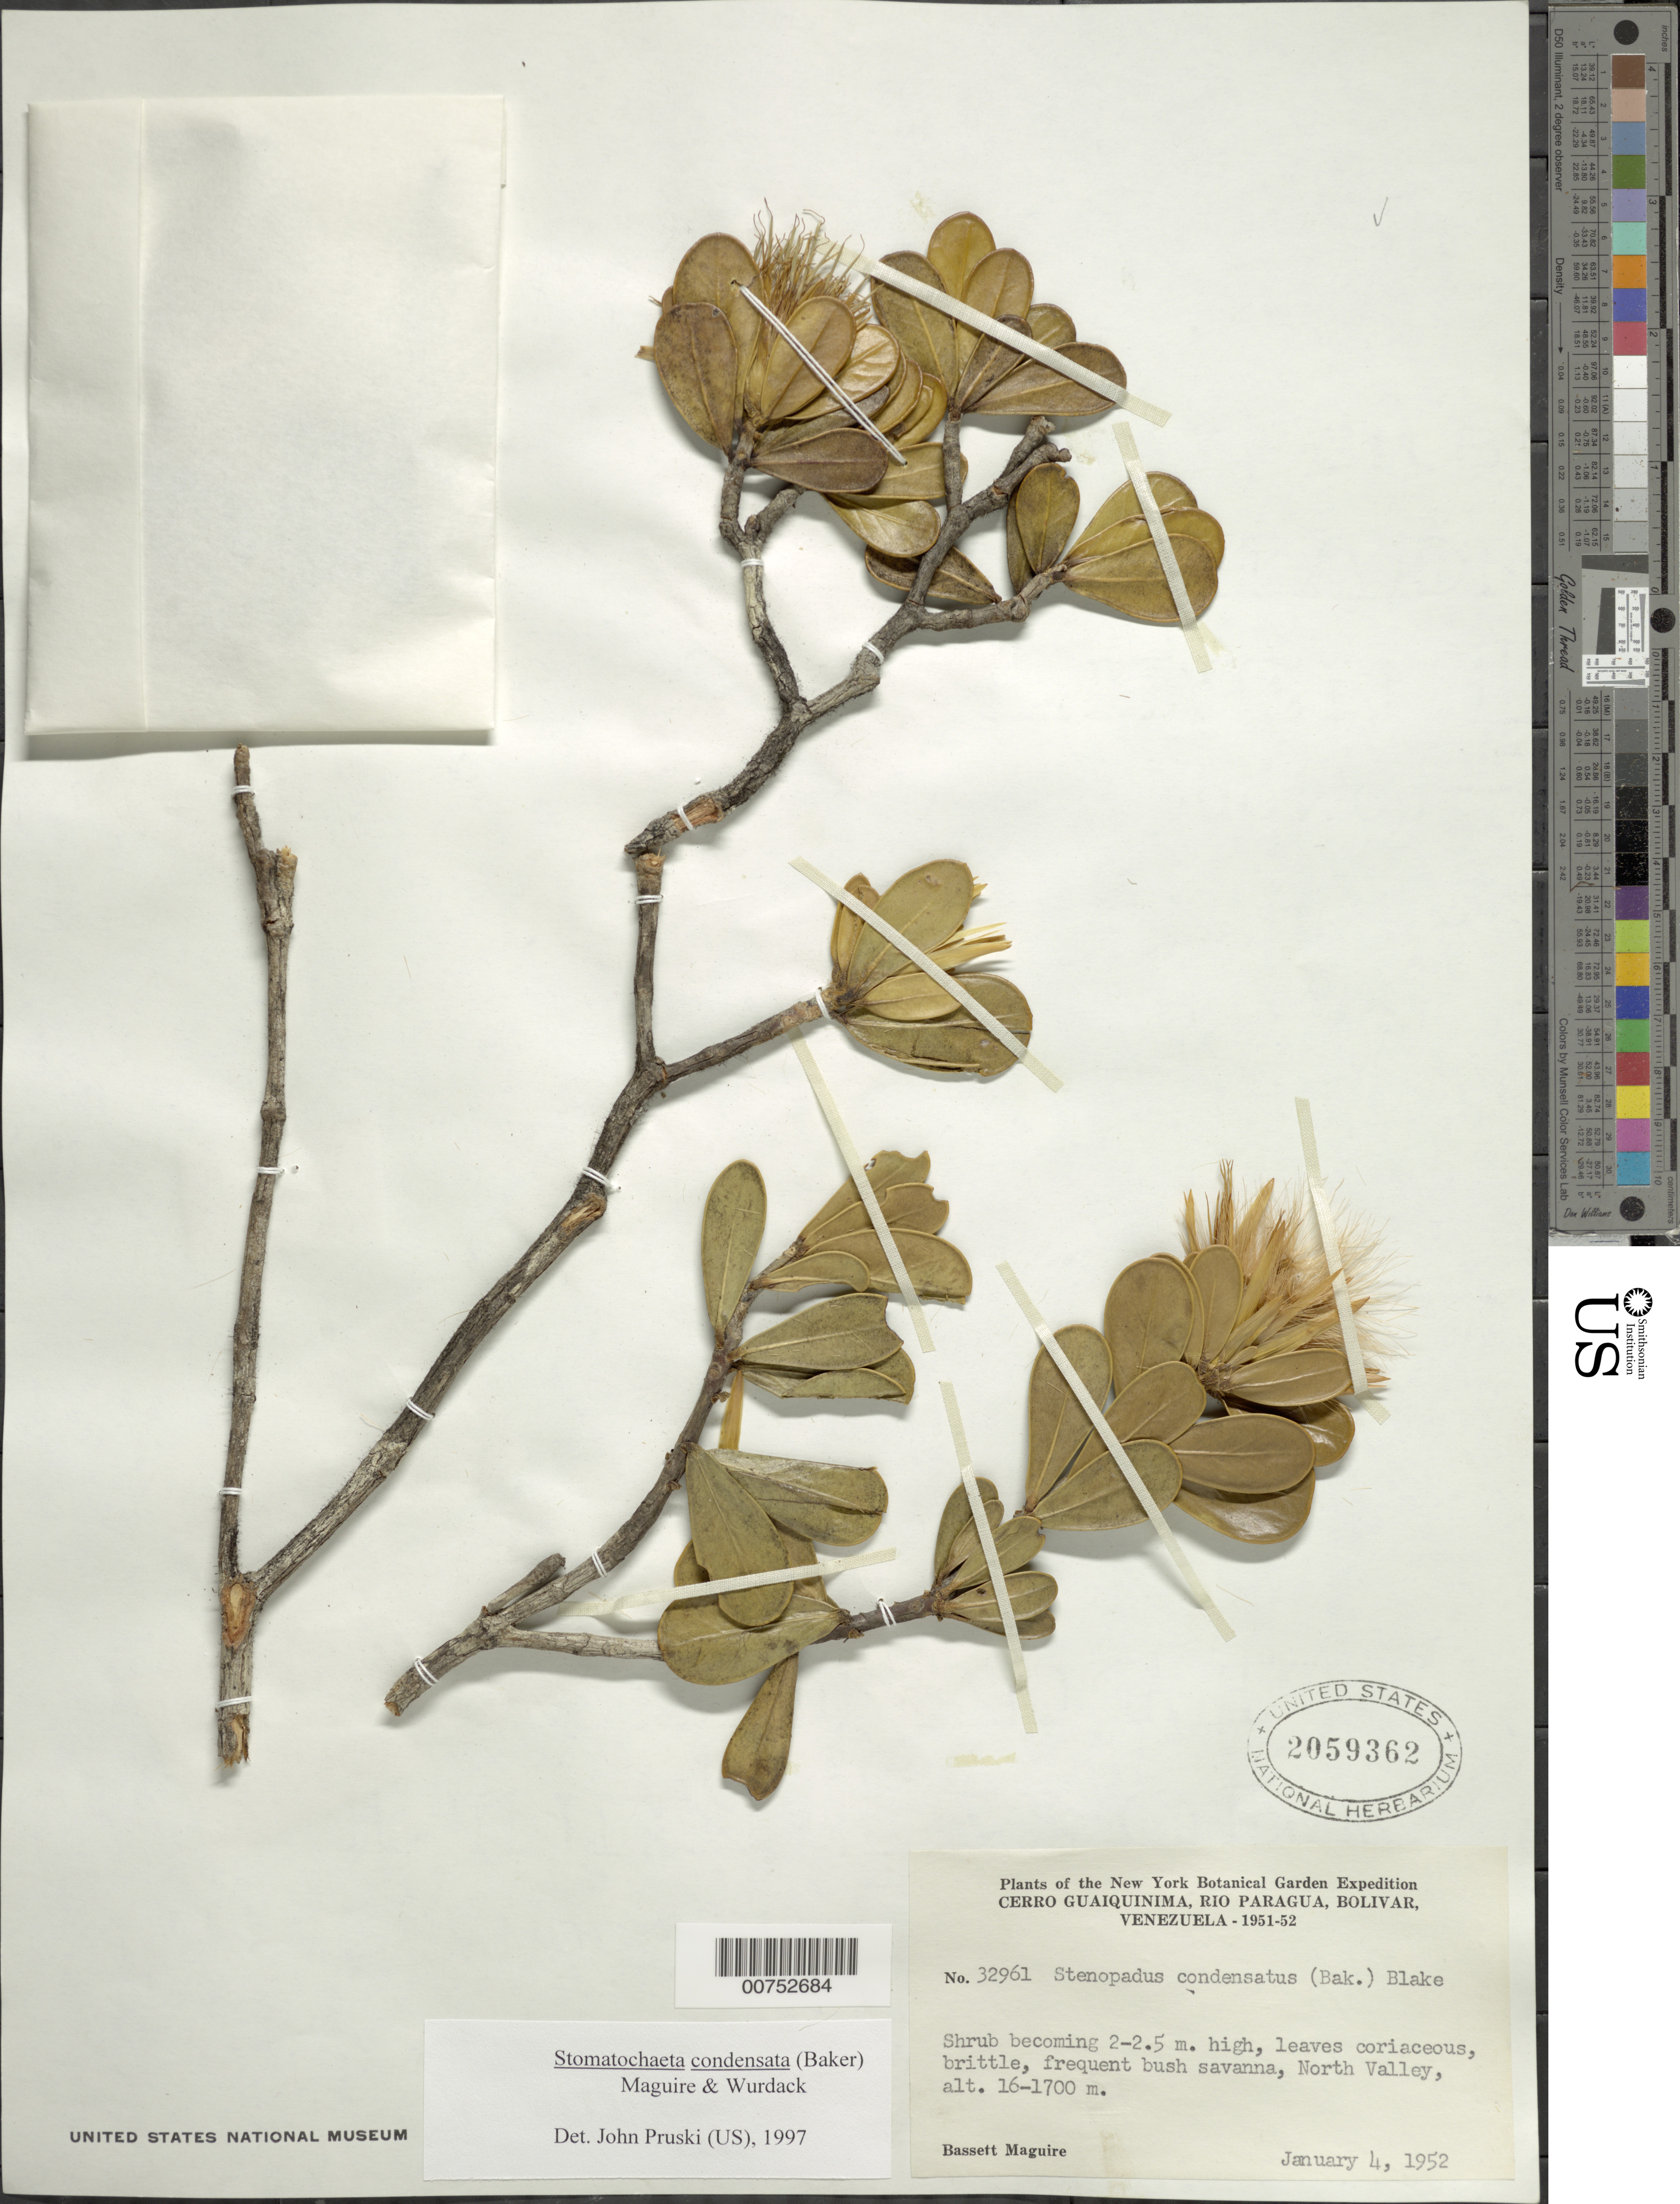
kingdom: Plantae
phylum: Tracheophyta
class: Magnoliopsida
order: Asterales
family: Asteraceae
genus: Stomatochaeta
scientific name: Stomatochaeta condensata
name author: (Baker) Maguire & Wurdack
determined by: Pruski, J. F.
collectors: B. Maguire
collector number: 32961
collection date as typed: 4-Jan-52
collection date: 1952-01-04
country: Venezuela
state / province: Bolívar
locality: Cerro Guaiquinima, Río Paragua, "North Valley"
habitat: Bush savanna, valley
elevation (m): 1600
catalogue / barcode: US 2059362